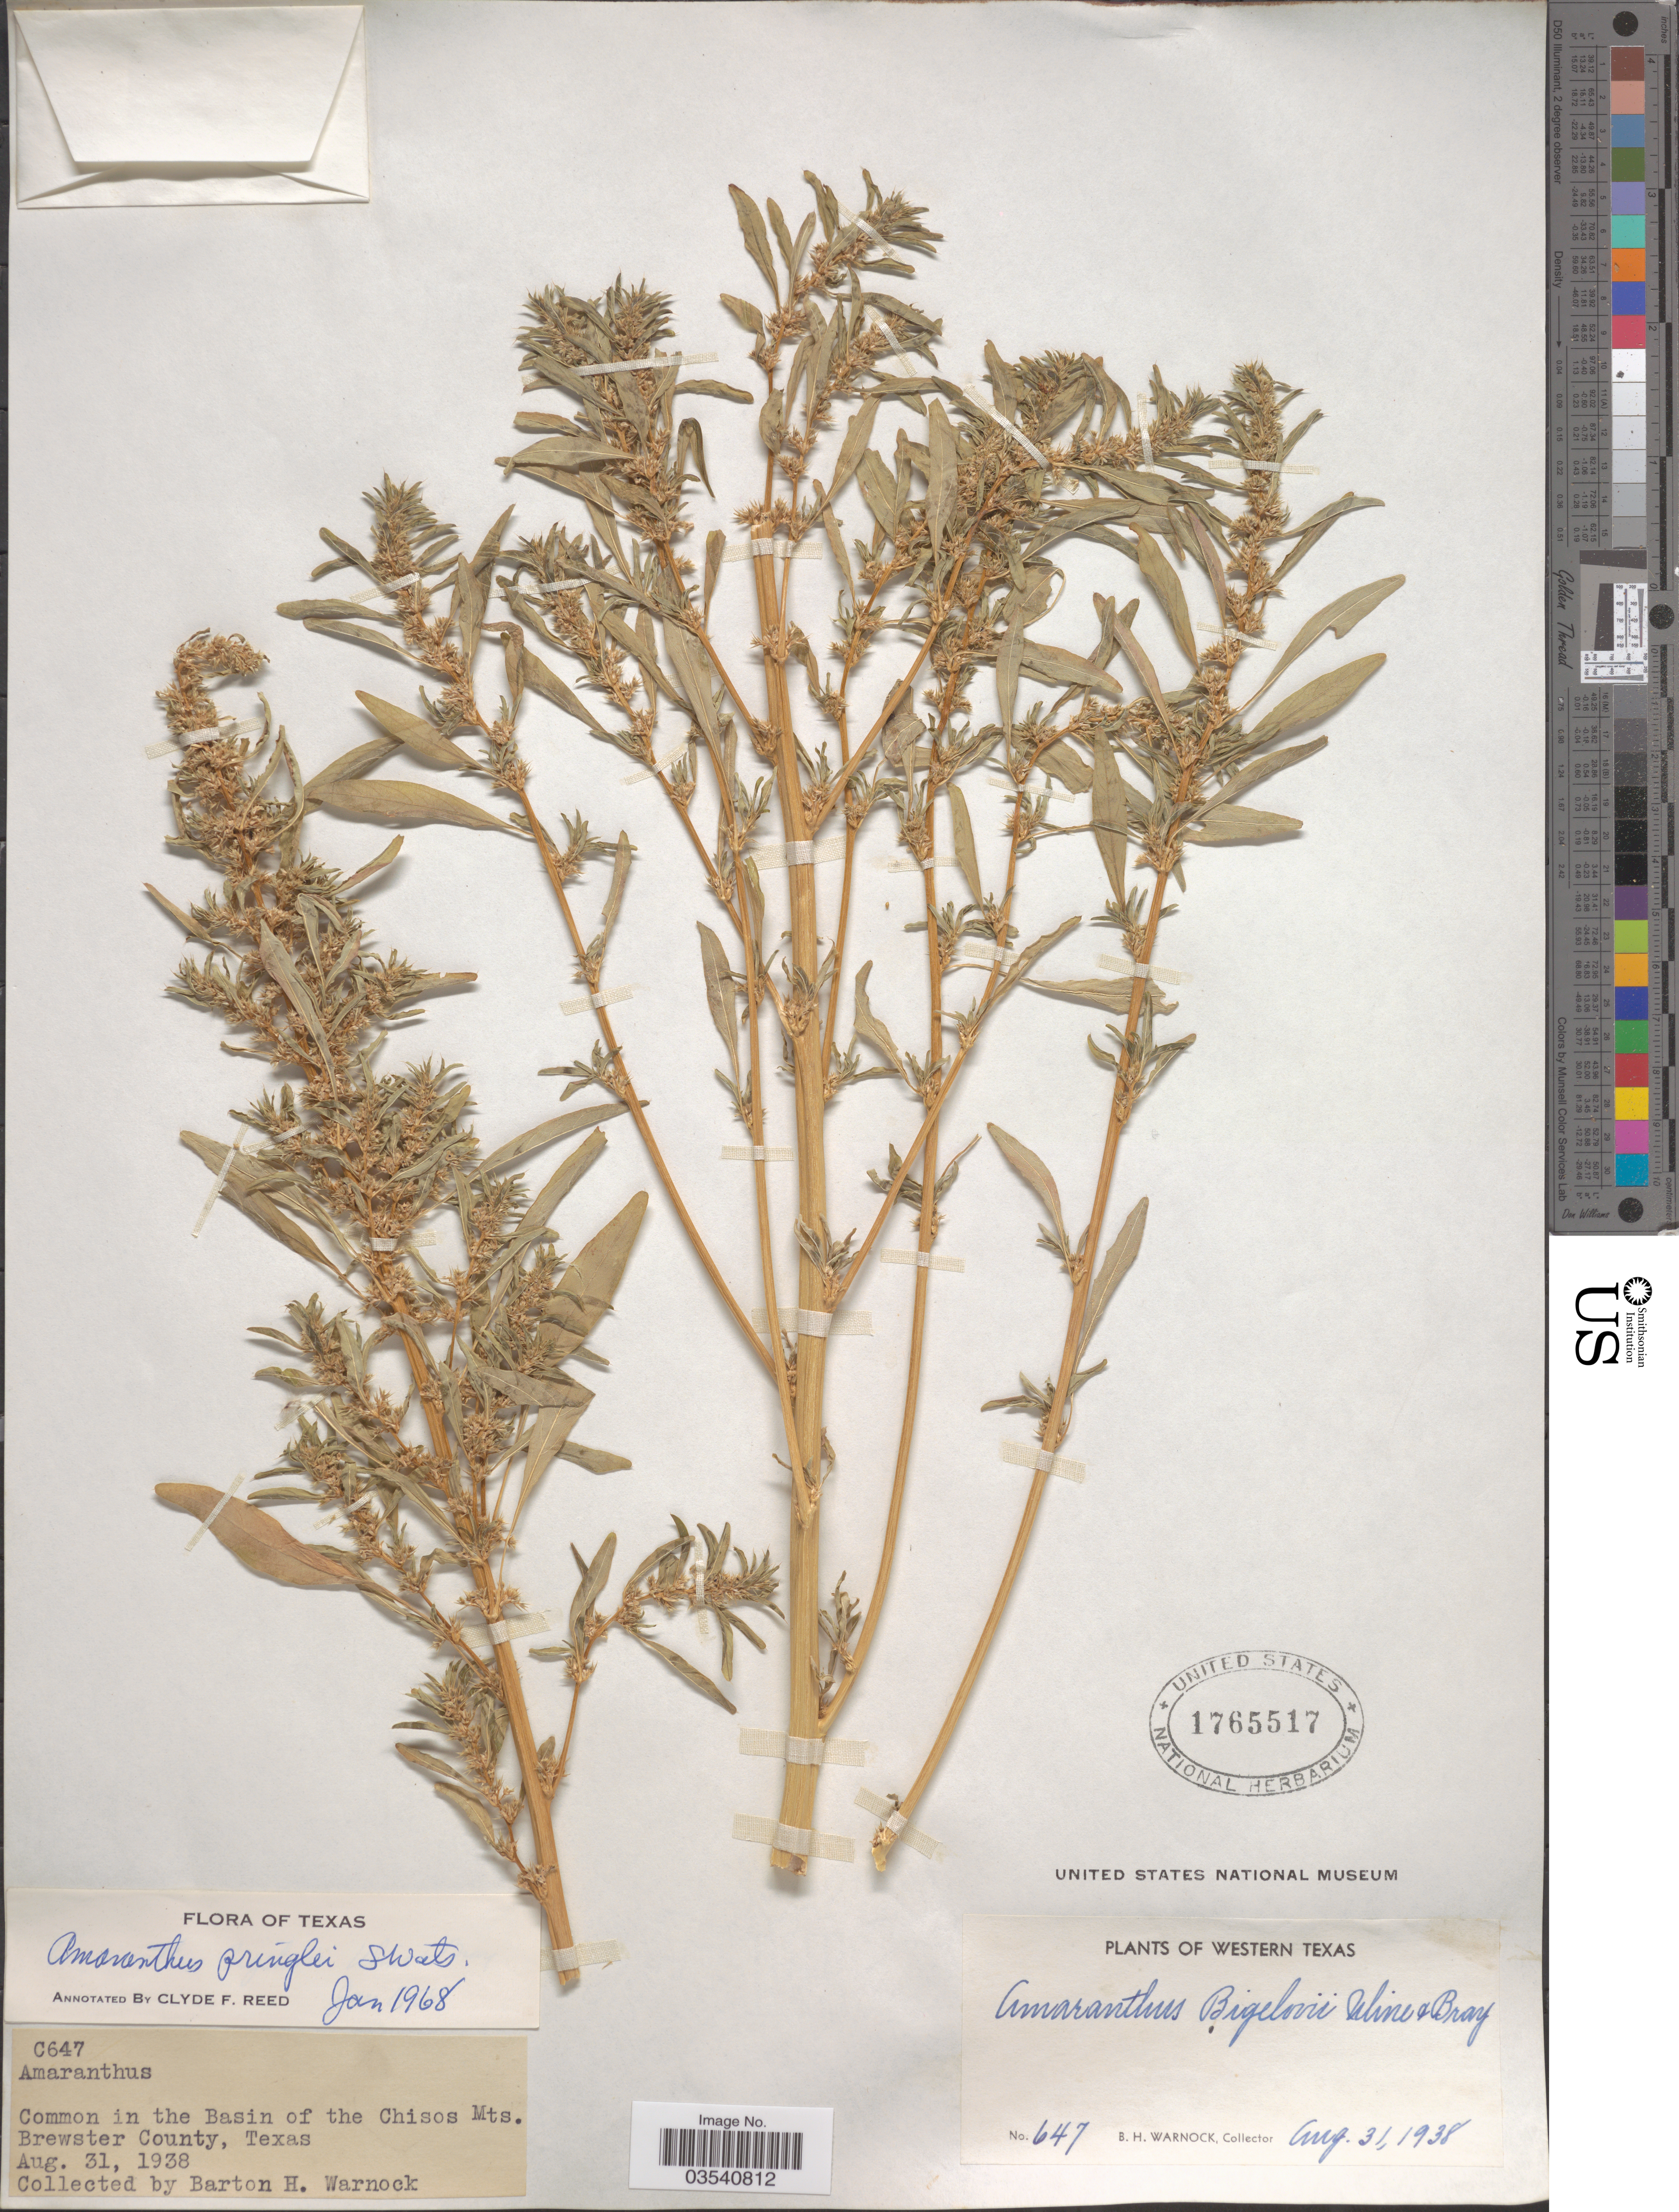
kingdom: Plantae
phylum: Tracheophyta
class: Magnoliopsida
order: Caryophyllales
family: Amaranthaceae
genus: Amaranthus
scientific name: Amaranthus pringlei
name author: S. Watson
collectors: B. H. Warnock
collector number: C647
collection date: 1938-08-31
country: United States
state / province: Texas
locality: Western Texas. In the Basin of the Chisos Mts. Brewster County.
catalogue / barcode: US 1765517